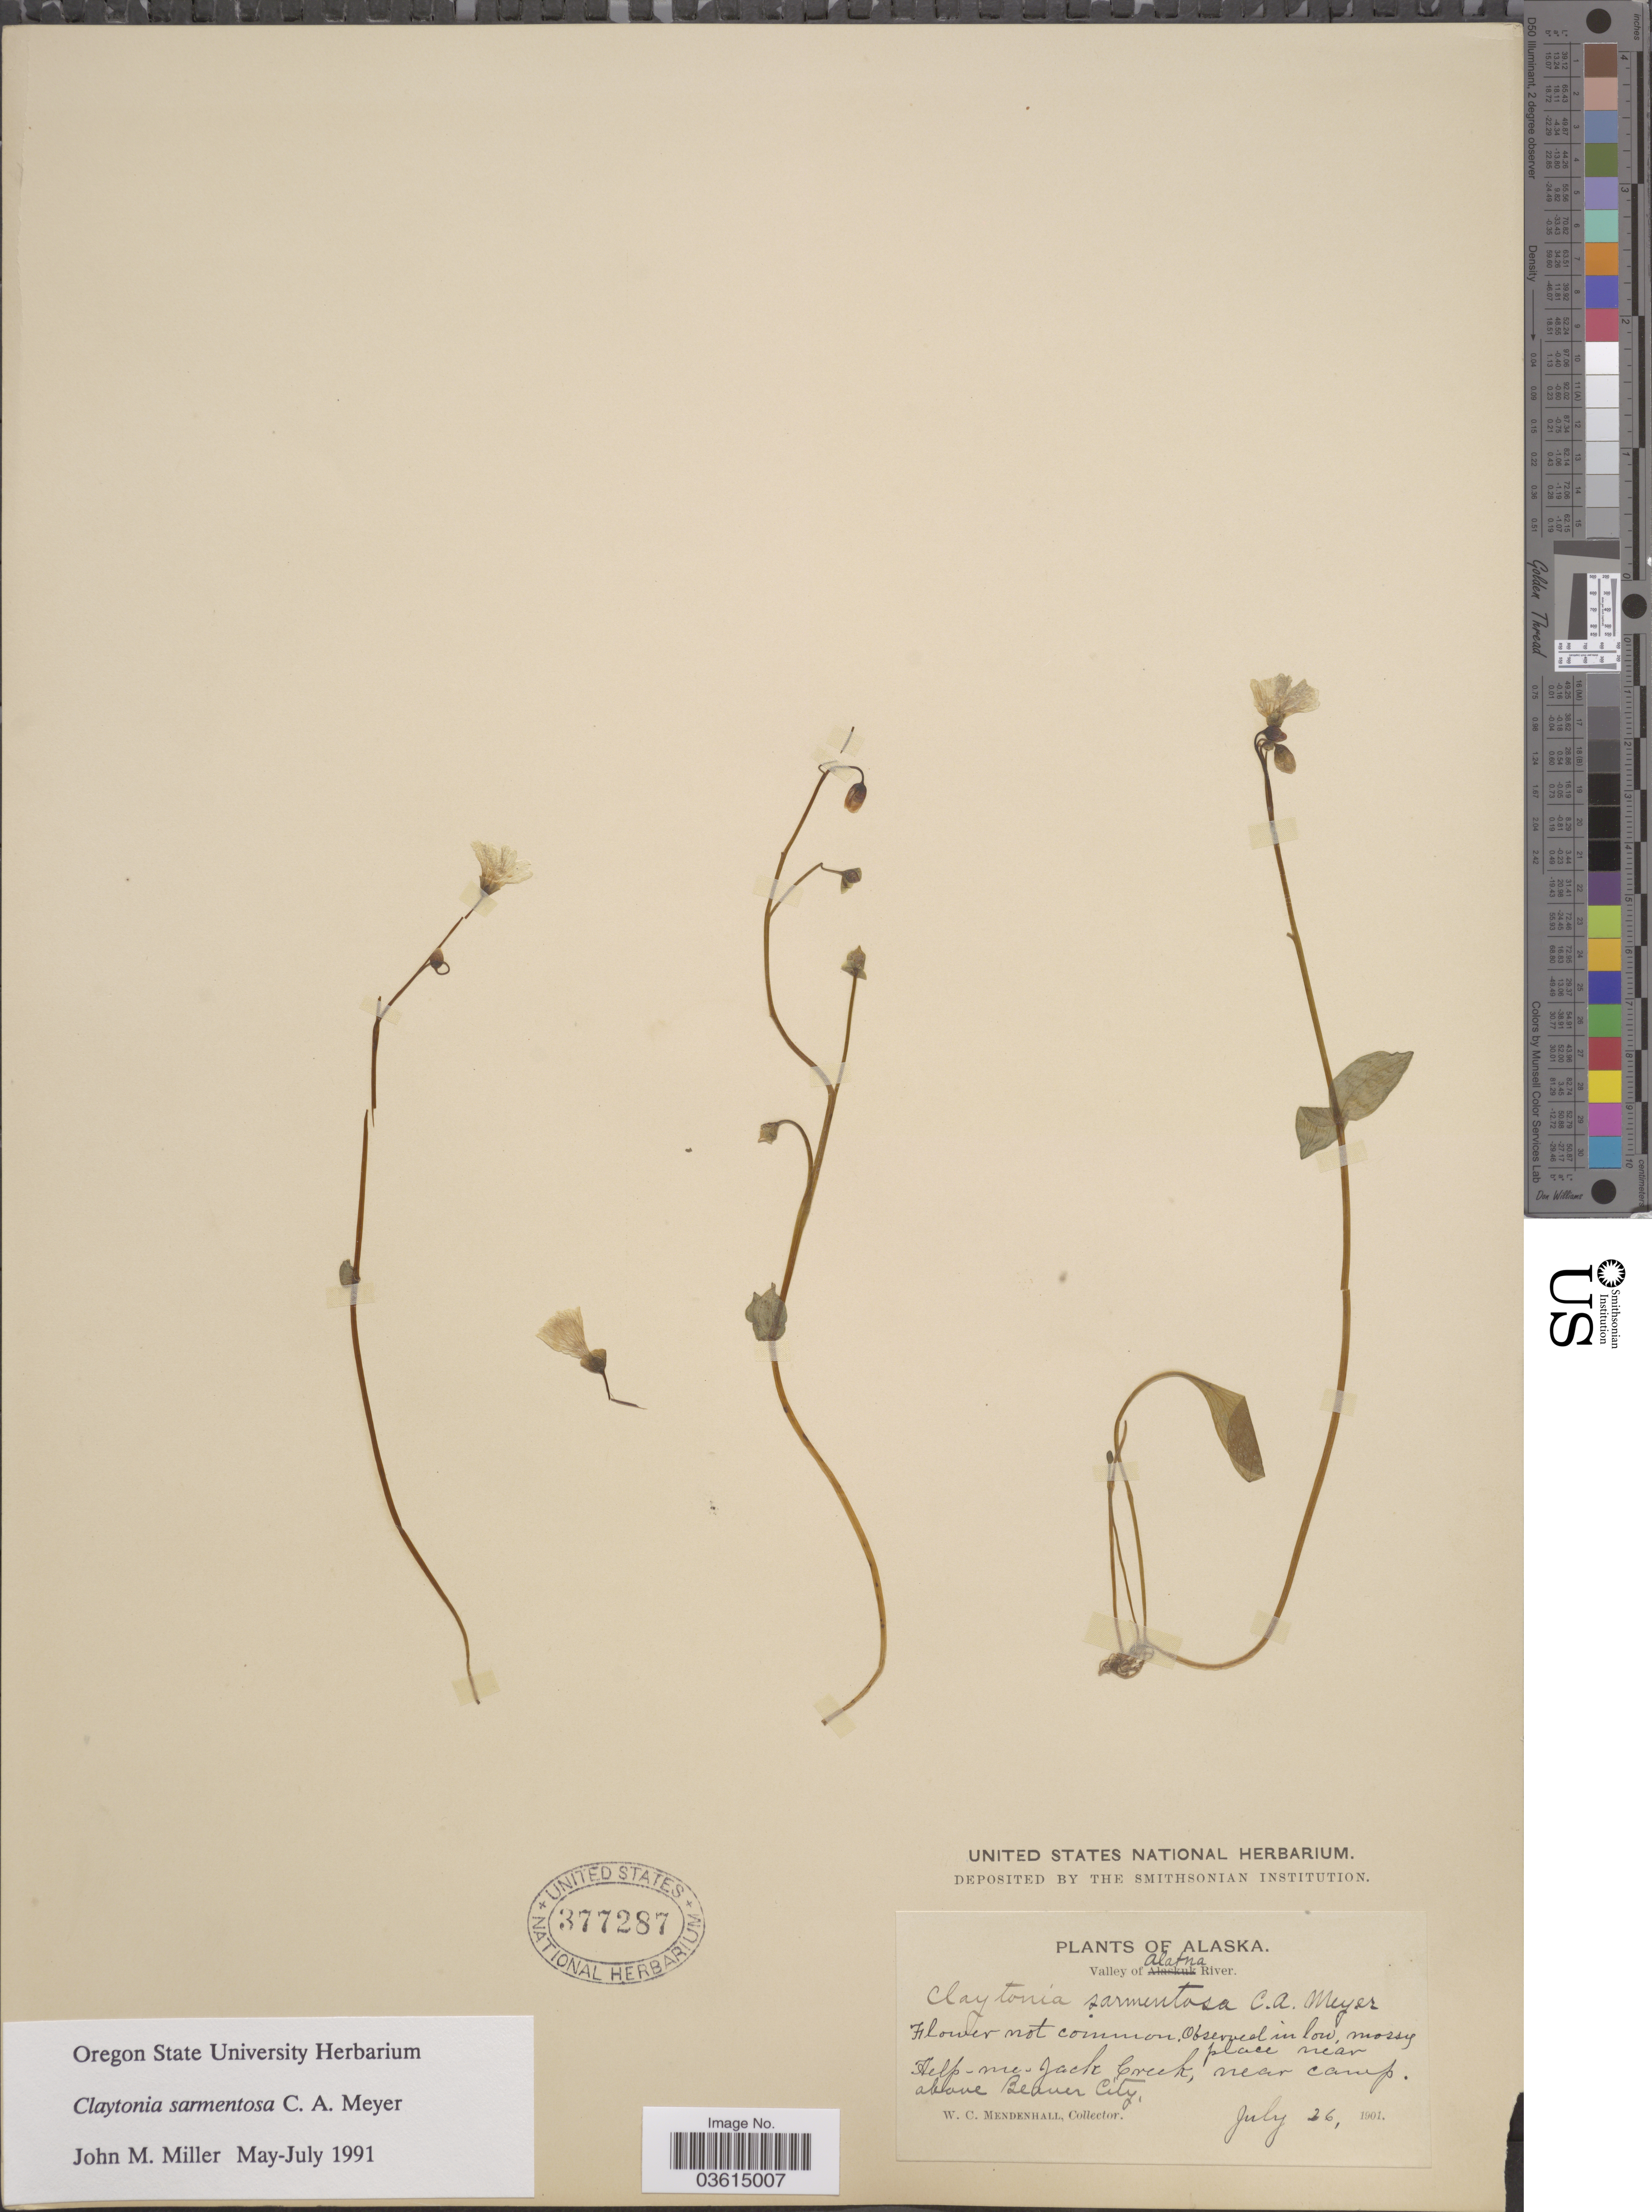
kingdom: Plantae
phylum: Tracheophyta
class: Magnoliopsida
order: Caryophyllales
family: Montiaceae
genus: Claytonia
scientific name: Claytonia sarmentosa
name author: C.A. Mey.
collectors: W. Mendenhall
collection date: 1901-07-26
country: United States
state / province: Alaska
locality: Valley of Alatna River. Help-me-Jack Creek, near camp. Above Beaver City.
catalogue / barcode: US 377287